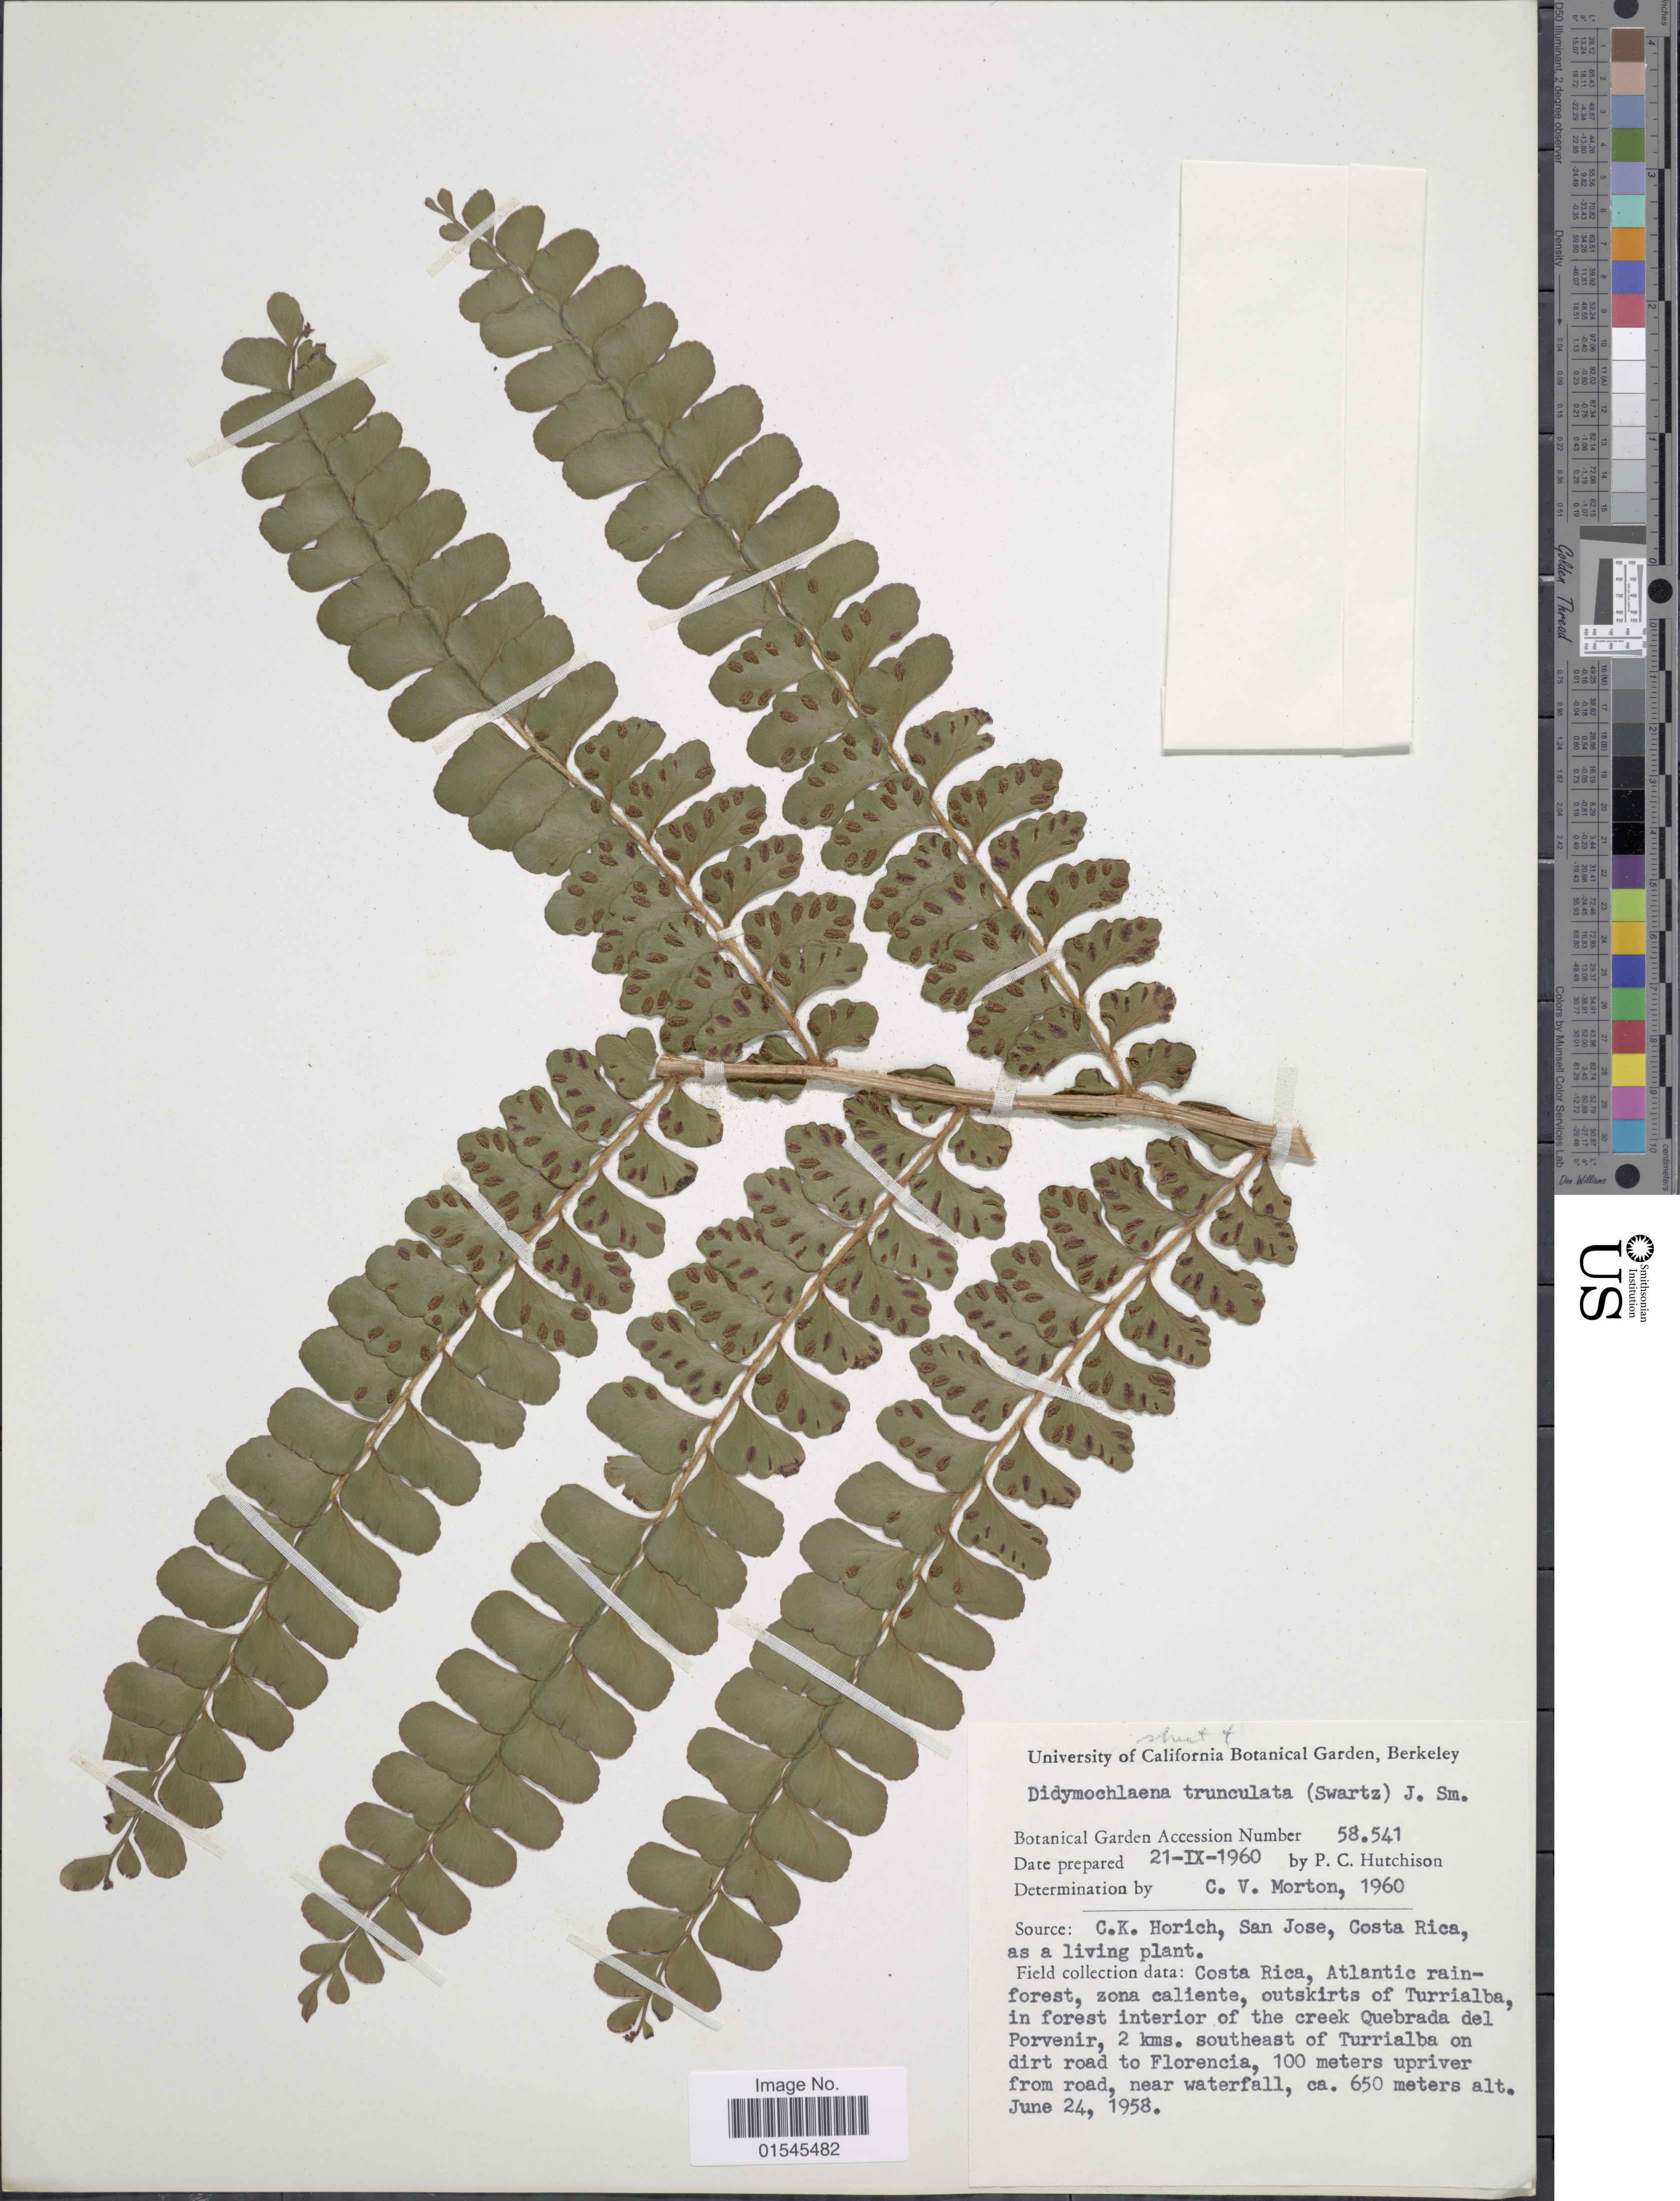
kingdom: Plantae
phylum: Tracheophyta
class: Polypodiopsida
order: Polypodiales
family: Didymochlaenaceae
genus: Didymochlaena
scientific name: Didymochlaena truncatula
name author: (Sw.) J. Sm.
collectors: P. C. Hutchison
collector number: Botanical Garden Accession 58541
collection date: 1960-09-21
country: United States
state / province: California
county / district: Alameda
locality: University of California Botanical Garden, Berkeley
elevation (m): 650